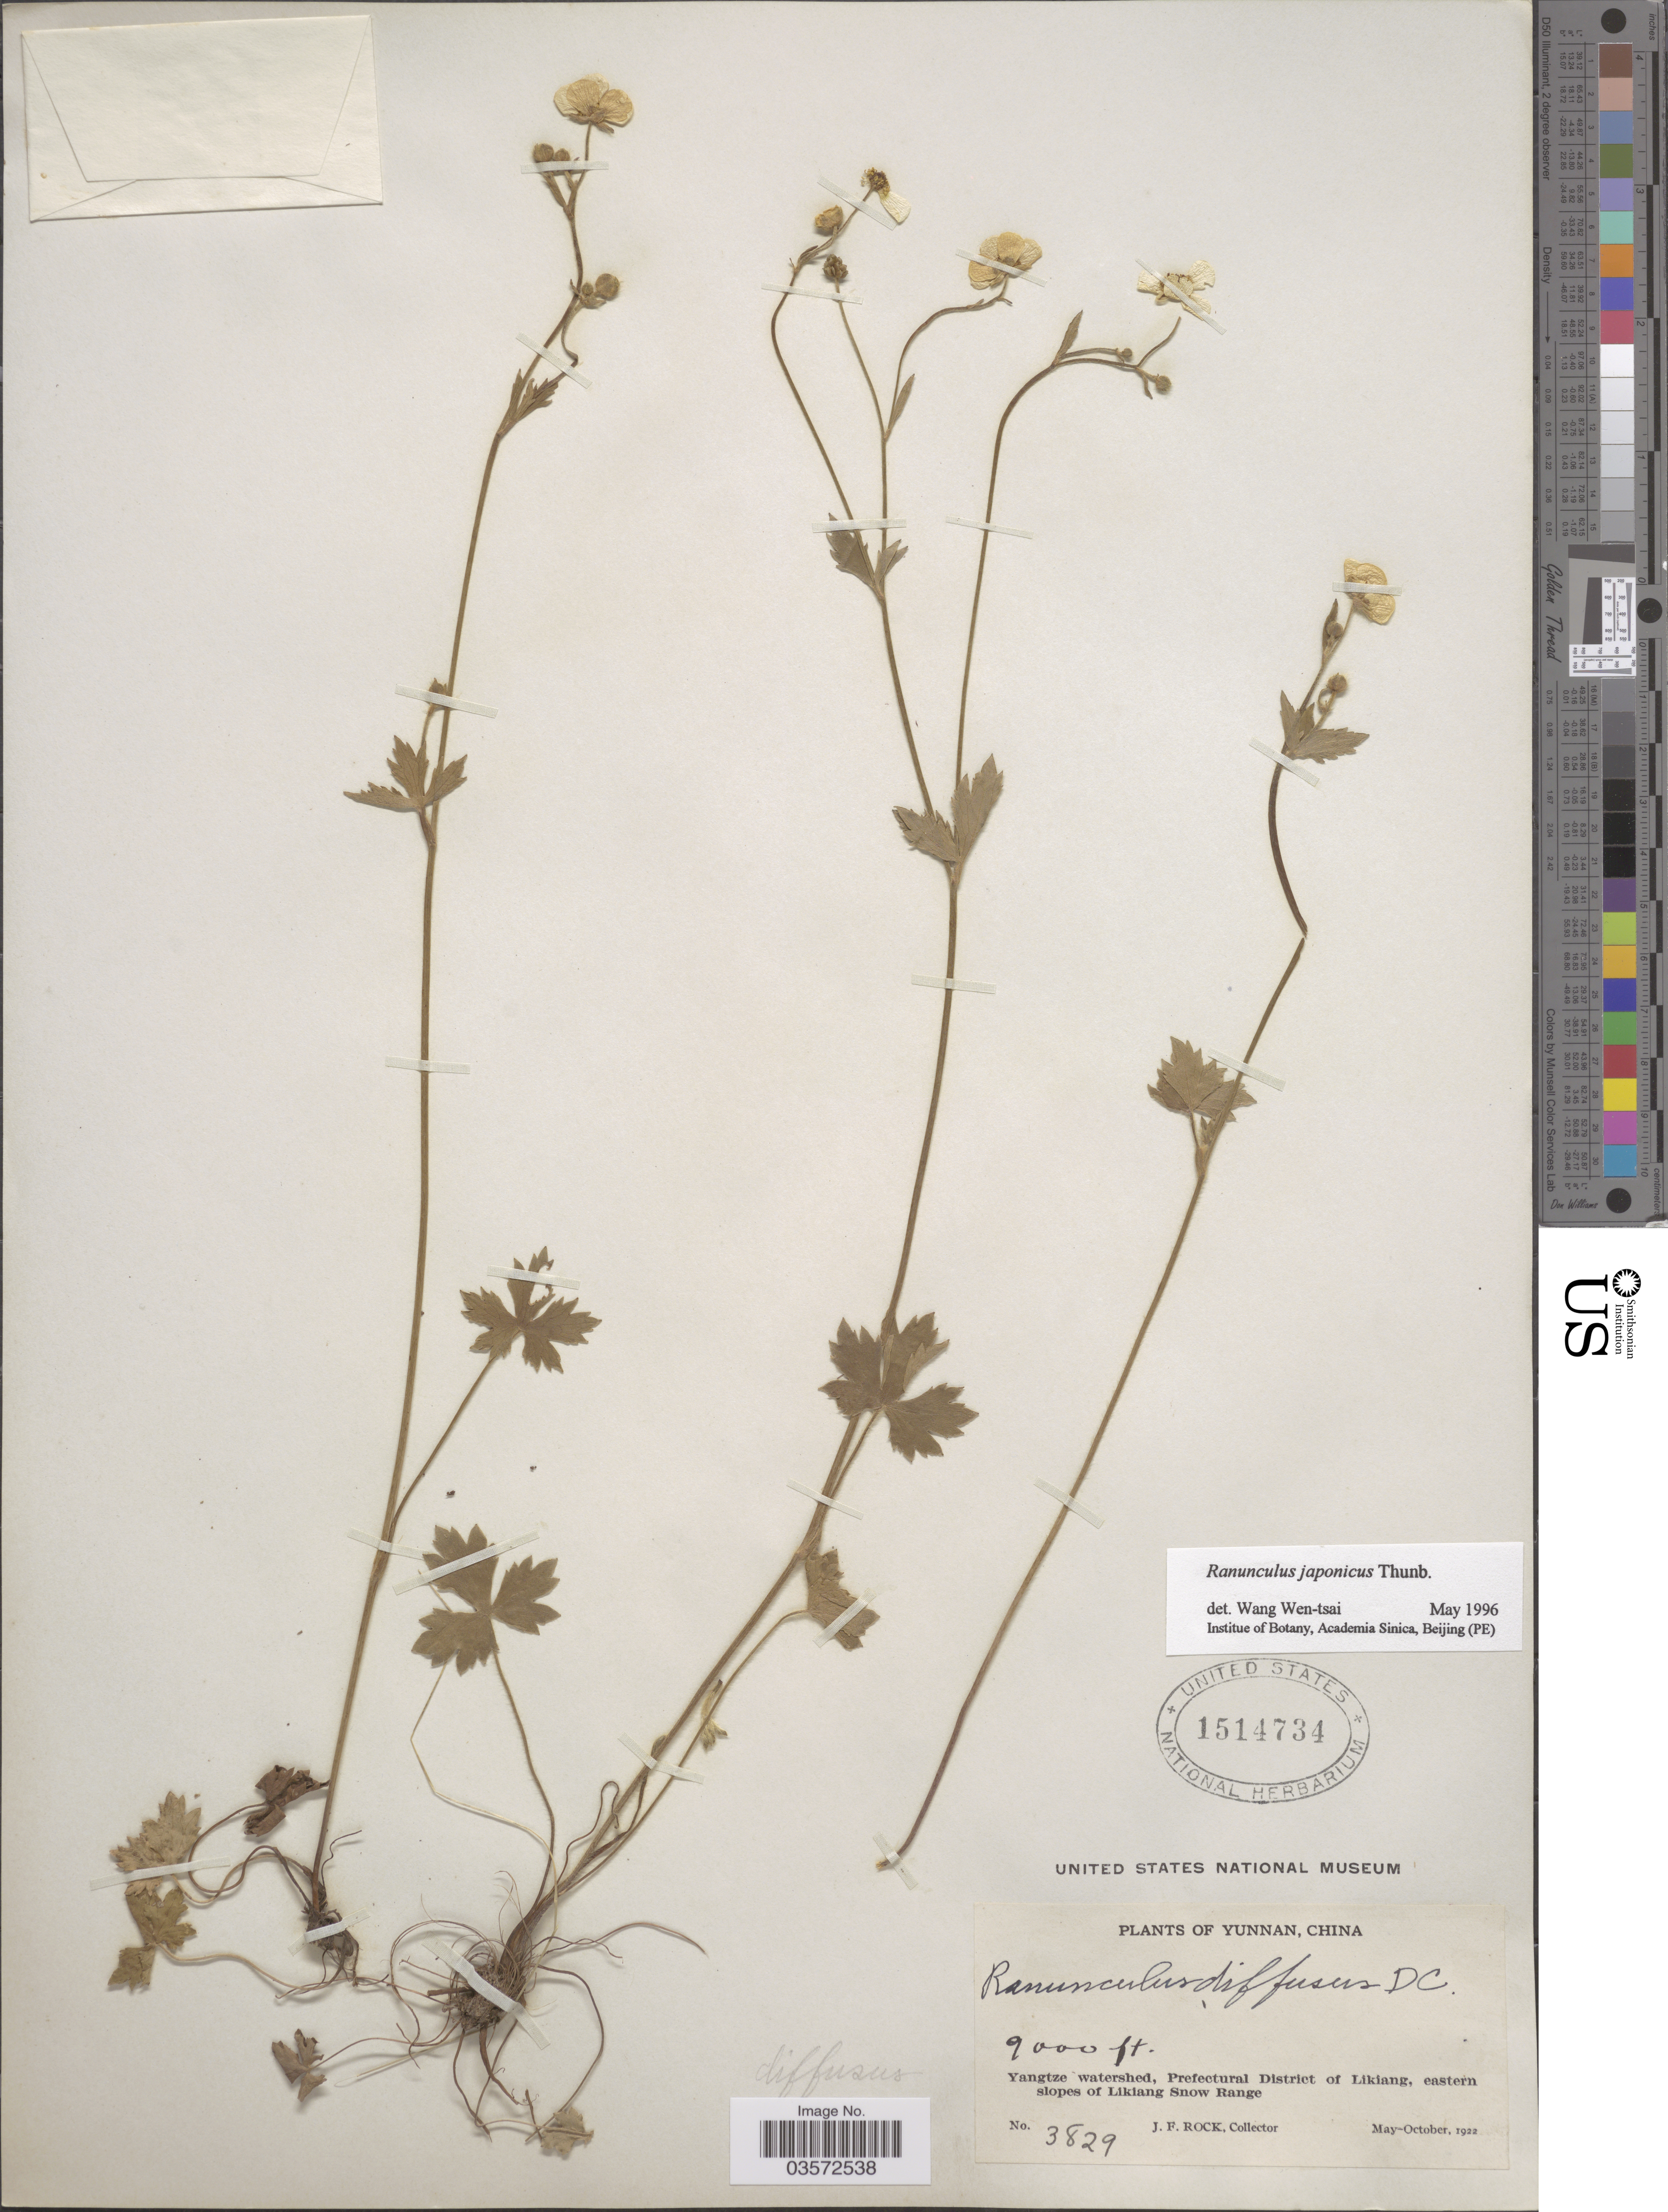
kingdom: Plantae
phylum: Tracheophyta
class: Magnoliopsida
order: Ranunculales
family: Ranunculaceae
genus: Ranunculus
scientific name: Ranunculus japonicus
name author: Thunb.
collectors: J. Rock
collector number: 3829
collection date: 1922-05/1922-10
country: China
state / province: Yunnan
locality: Yangtze watershed, Prefectural District of Likiang, eastern slopes of Likiang Snow Range.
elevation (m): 2743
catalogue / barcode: US 1514734